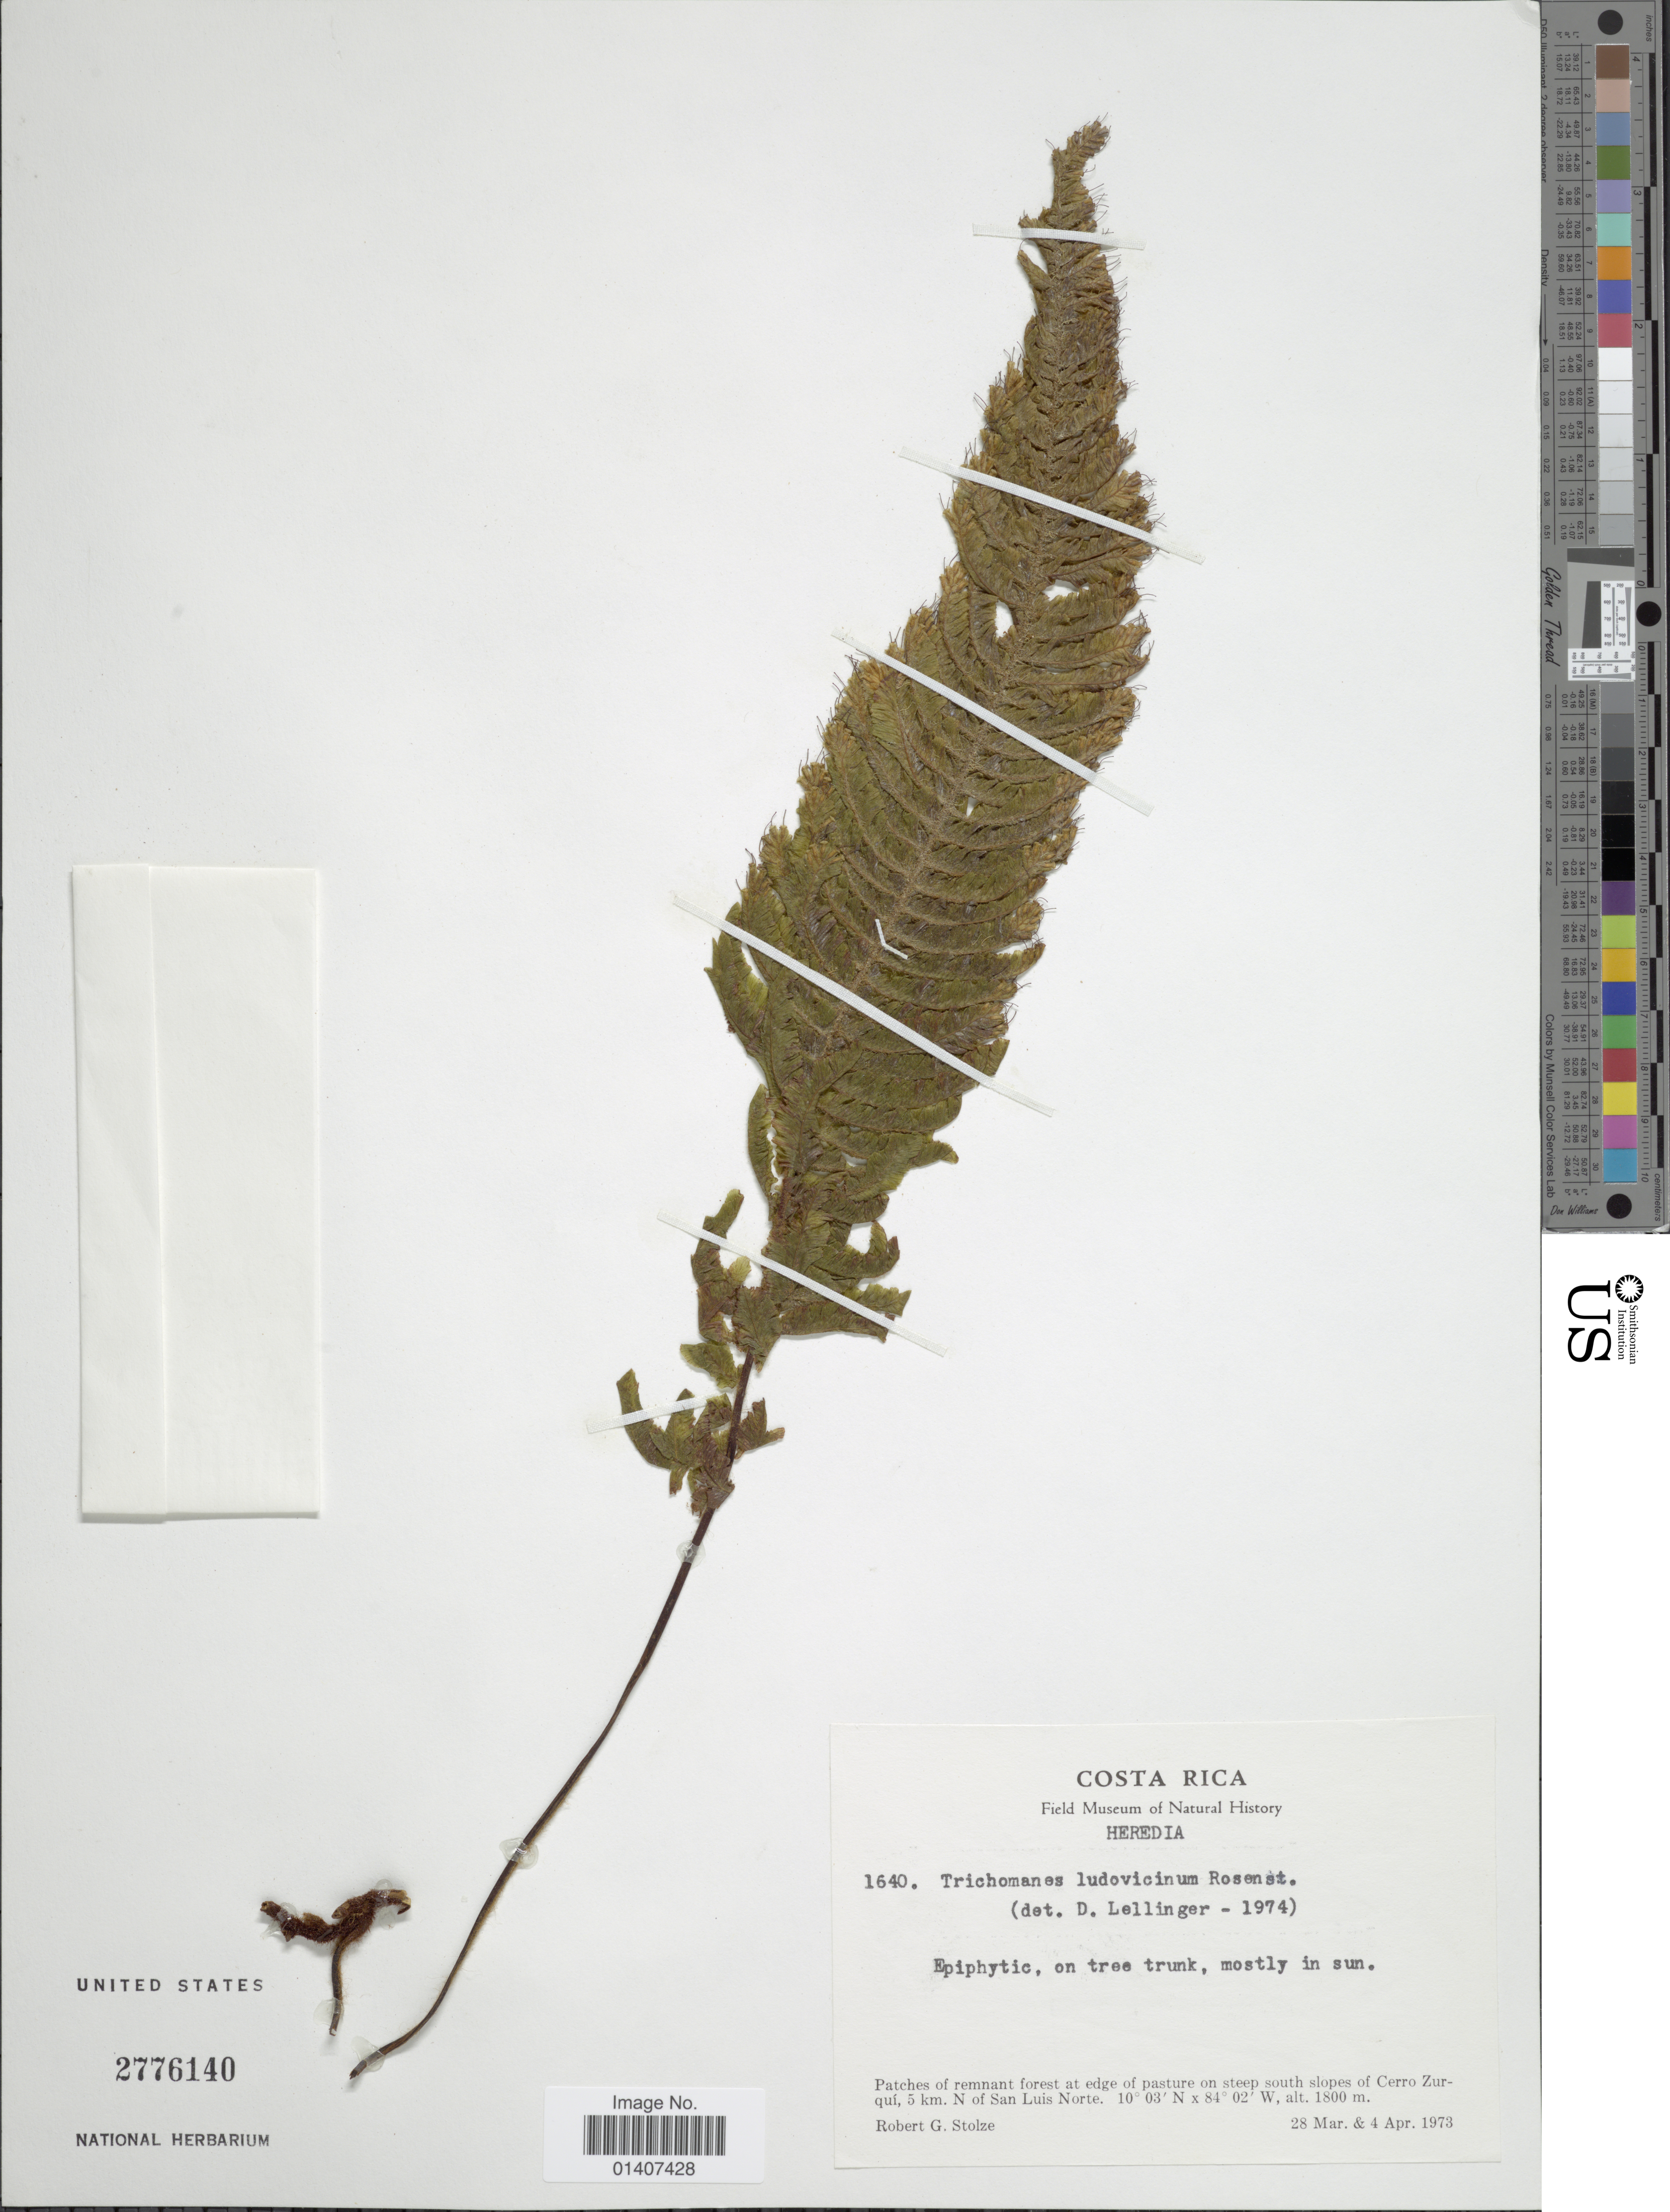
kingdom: Plantae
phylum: Tracheophyta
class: Polypodiopsida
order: Hymenophyllales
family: Hymenophyllaceae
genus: Trichomanes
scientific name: Trichomanes ludovicinum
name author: Rosenst.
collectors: R. G. Stolze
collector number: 1640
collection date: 1973-03-28/1973-04-04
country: Costa Rica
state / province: Heredia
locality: Heredia, Patches of remnant forest at edge of pasture on steep south slopes of Cerro Zurqui, 5km N of San Luis Norte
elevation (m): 1800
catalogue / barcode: US 2776140